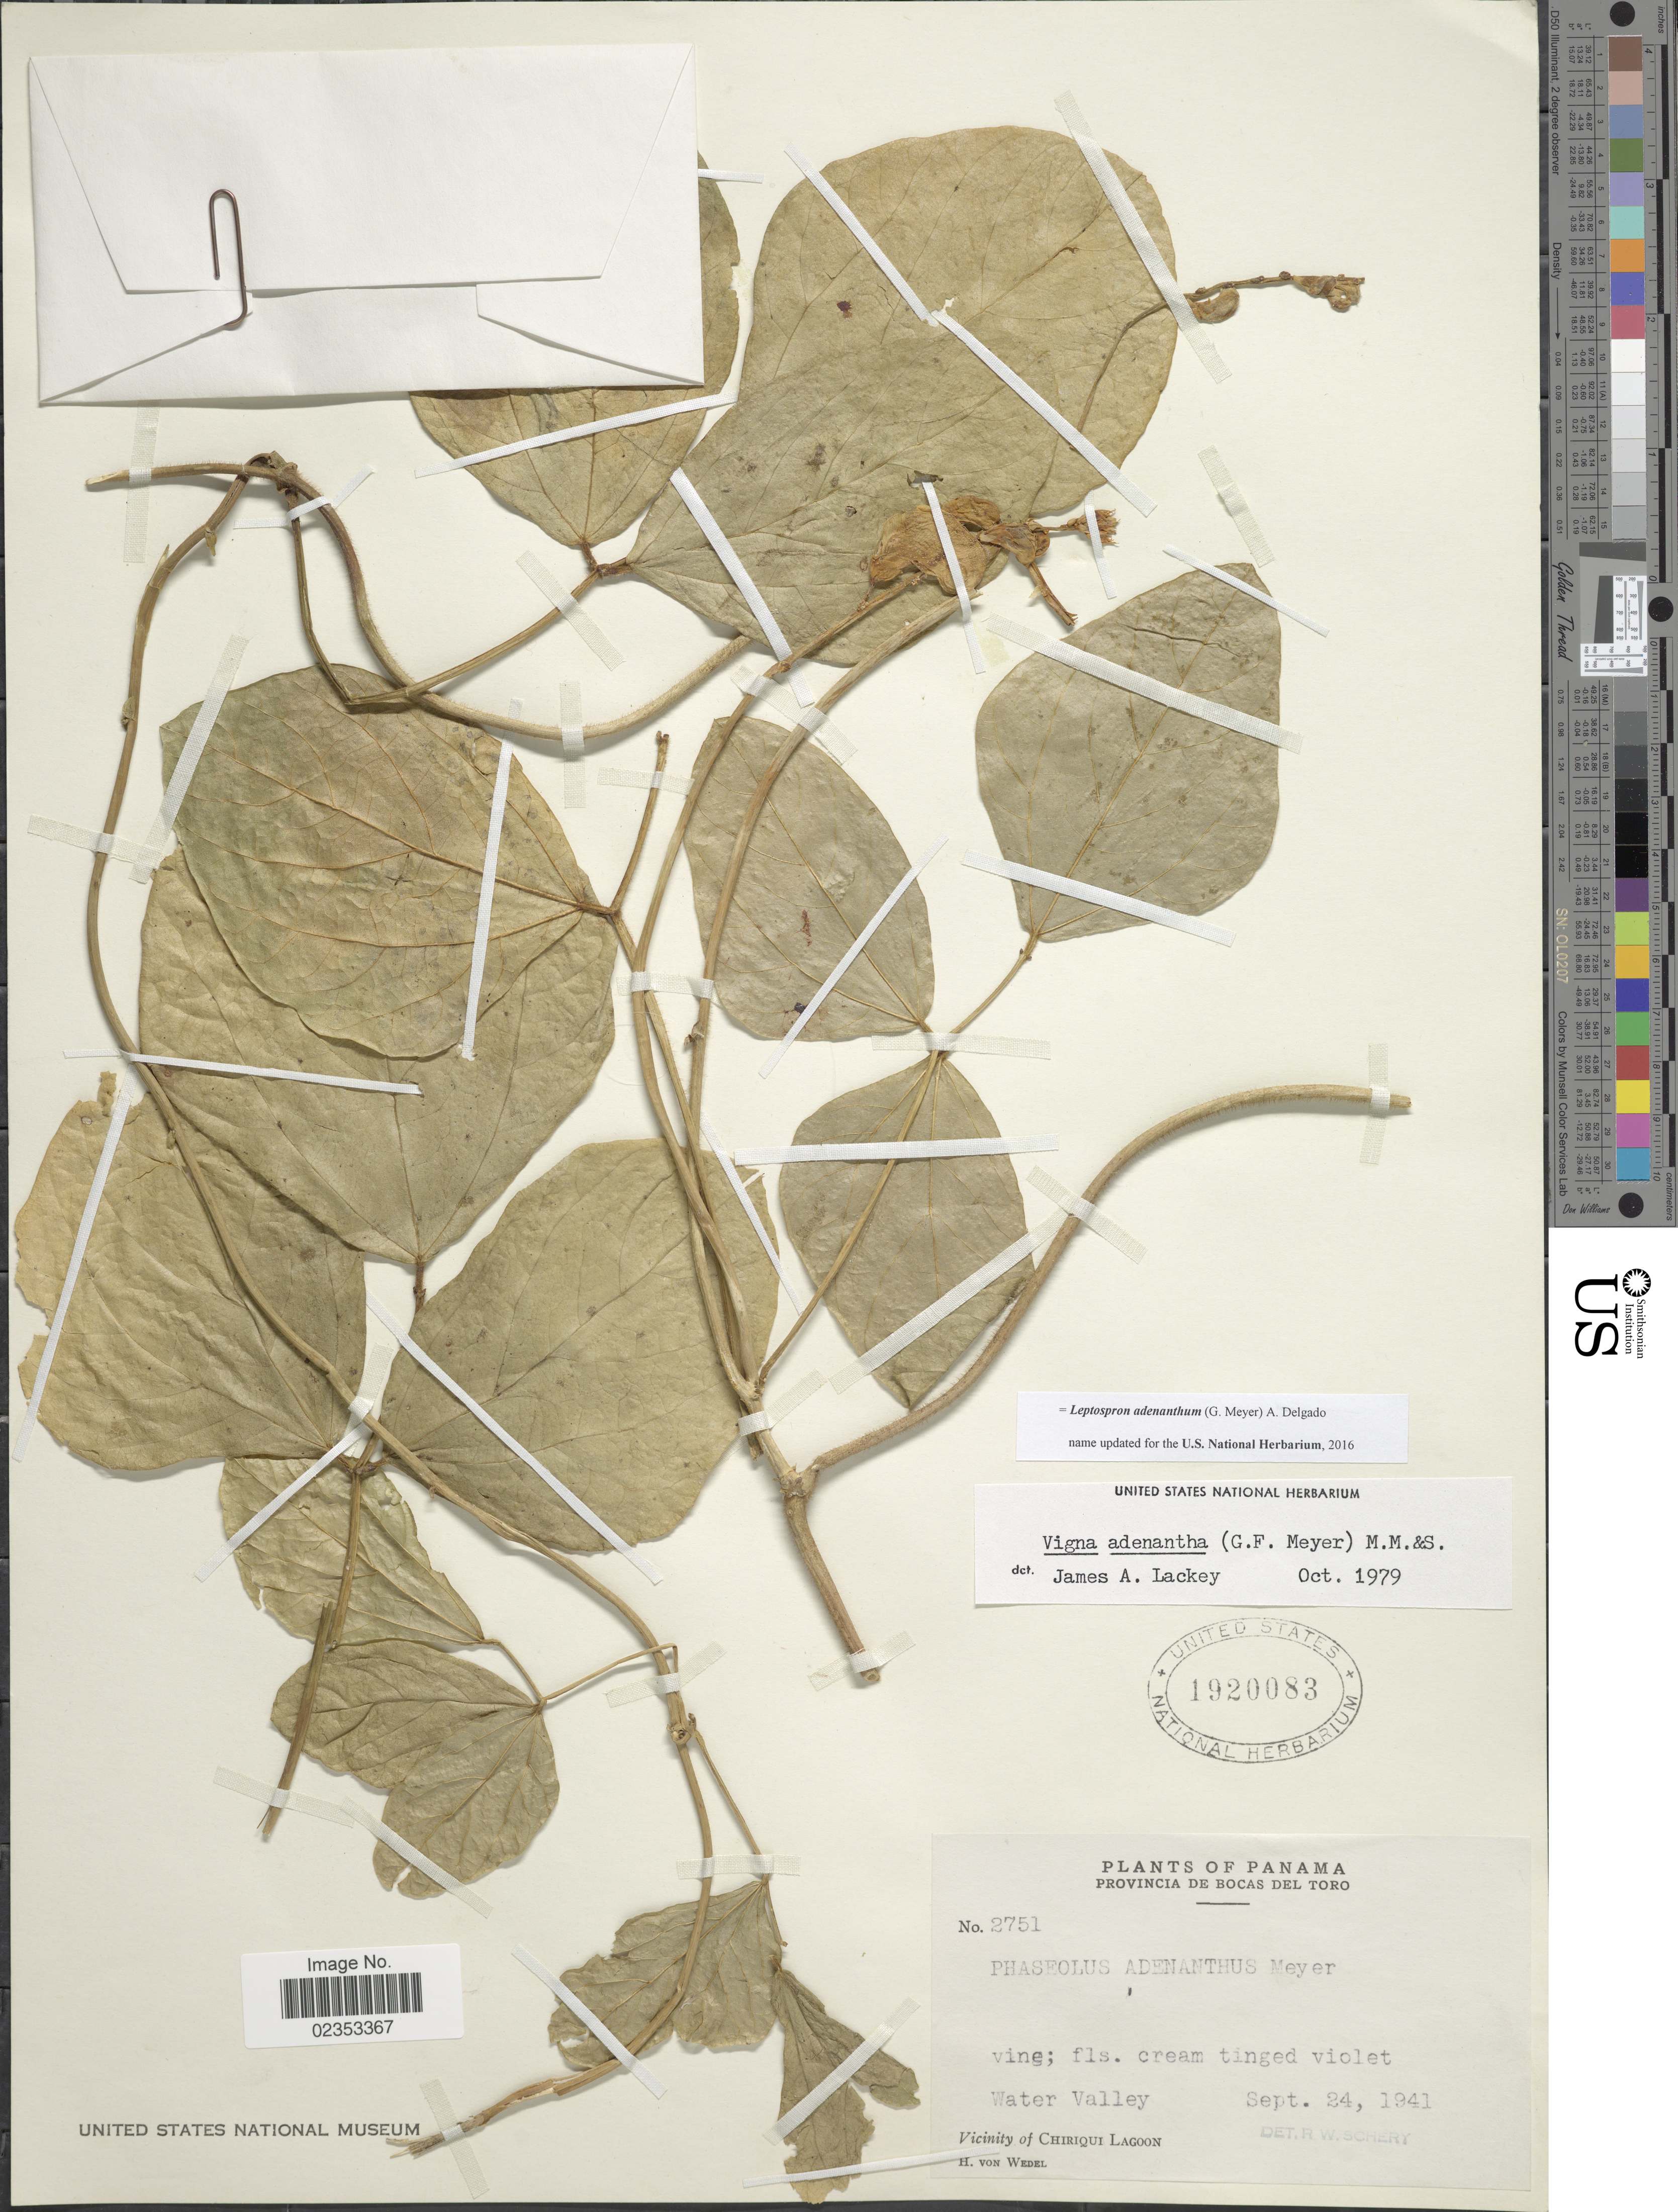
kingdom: Plantae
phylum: Tracheophyta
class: Magnoliopsida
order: Fabales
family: Fabaceae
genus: Leptospron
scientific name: Leptospron adenanthum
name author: (G. Mey.) A. Delgado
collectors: H. von Wedel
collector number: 2751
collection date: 1941-09-24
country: Panama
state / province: Bocas del Toro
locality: Water Valley, Vicinity of Chiriqui Lagoon.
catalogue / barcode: US 1920083